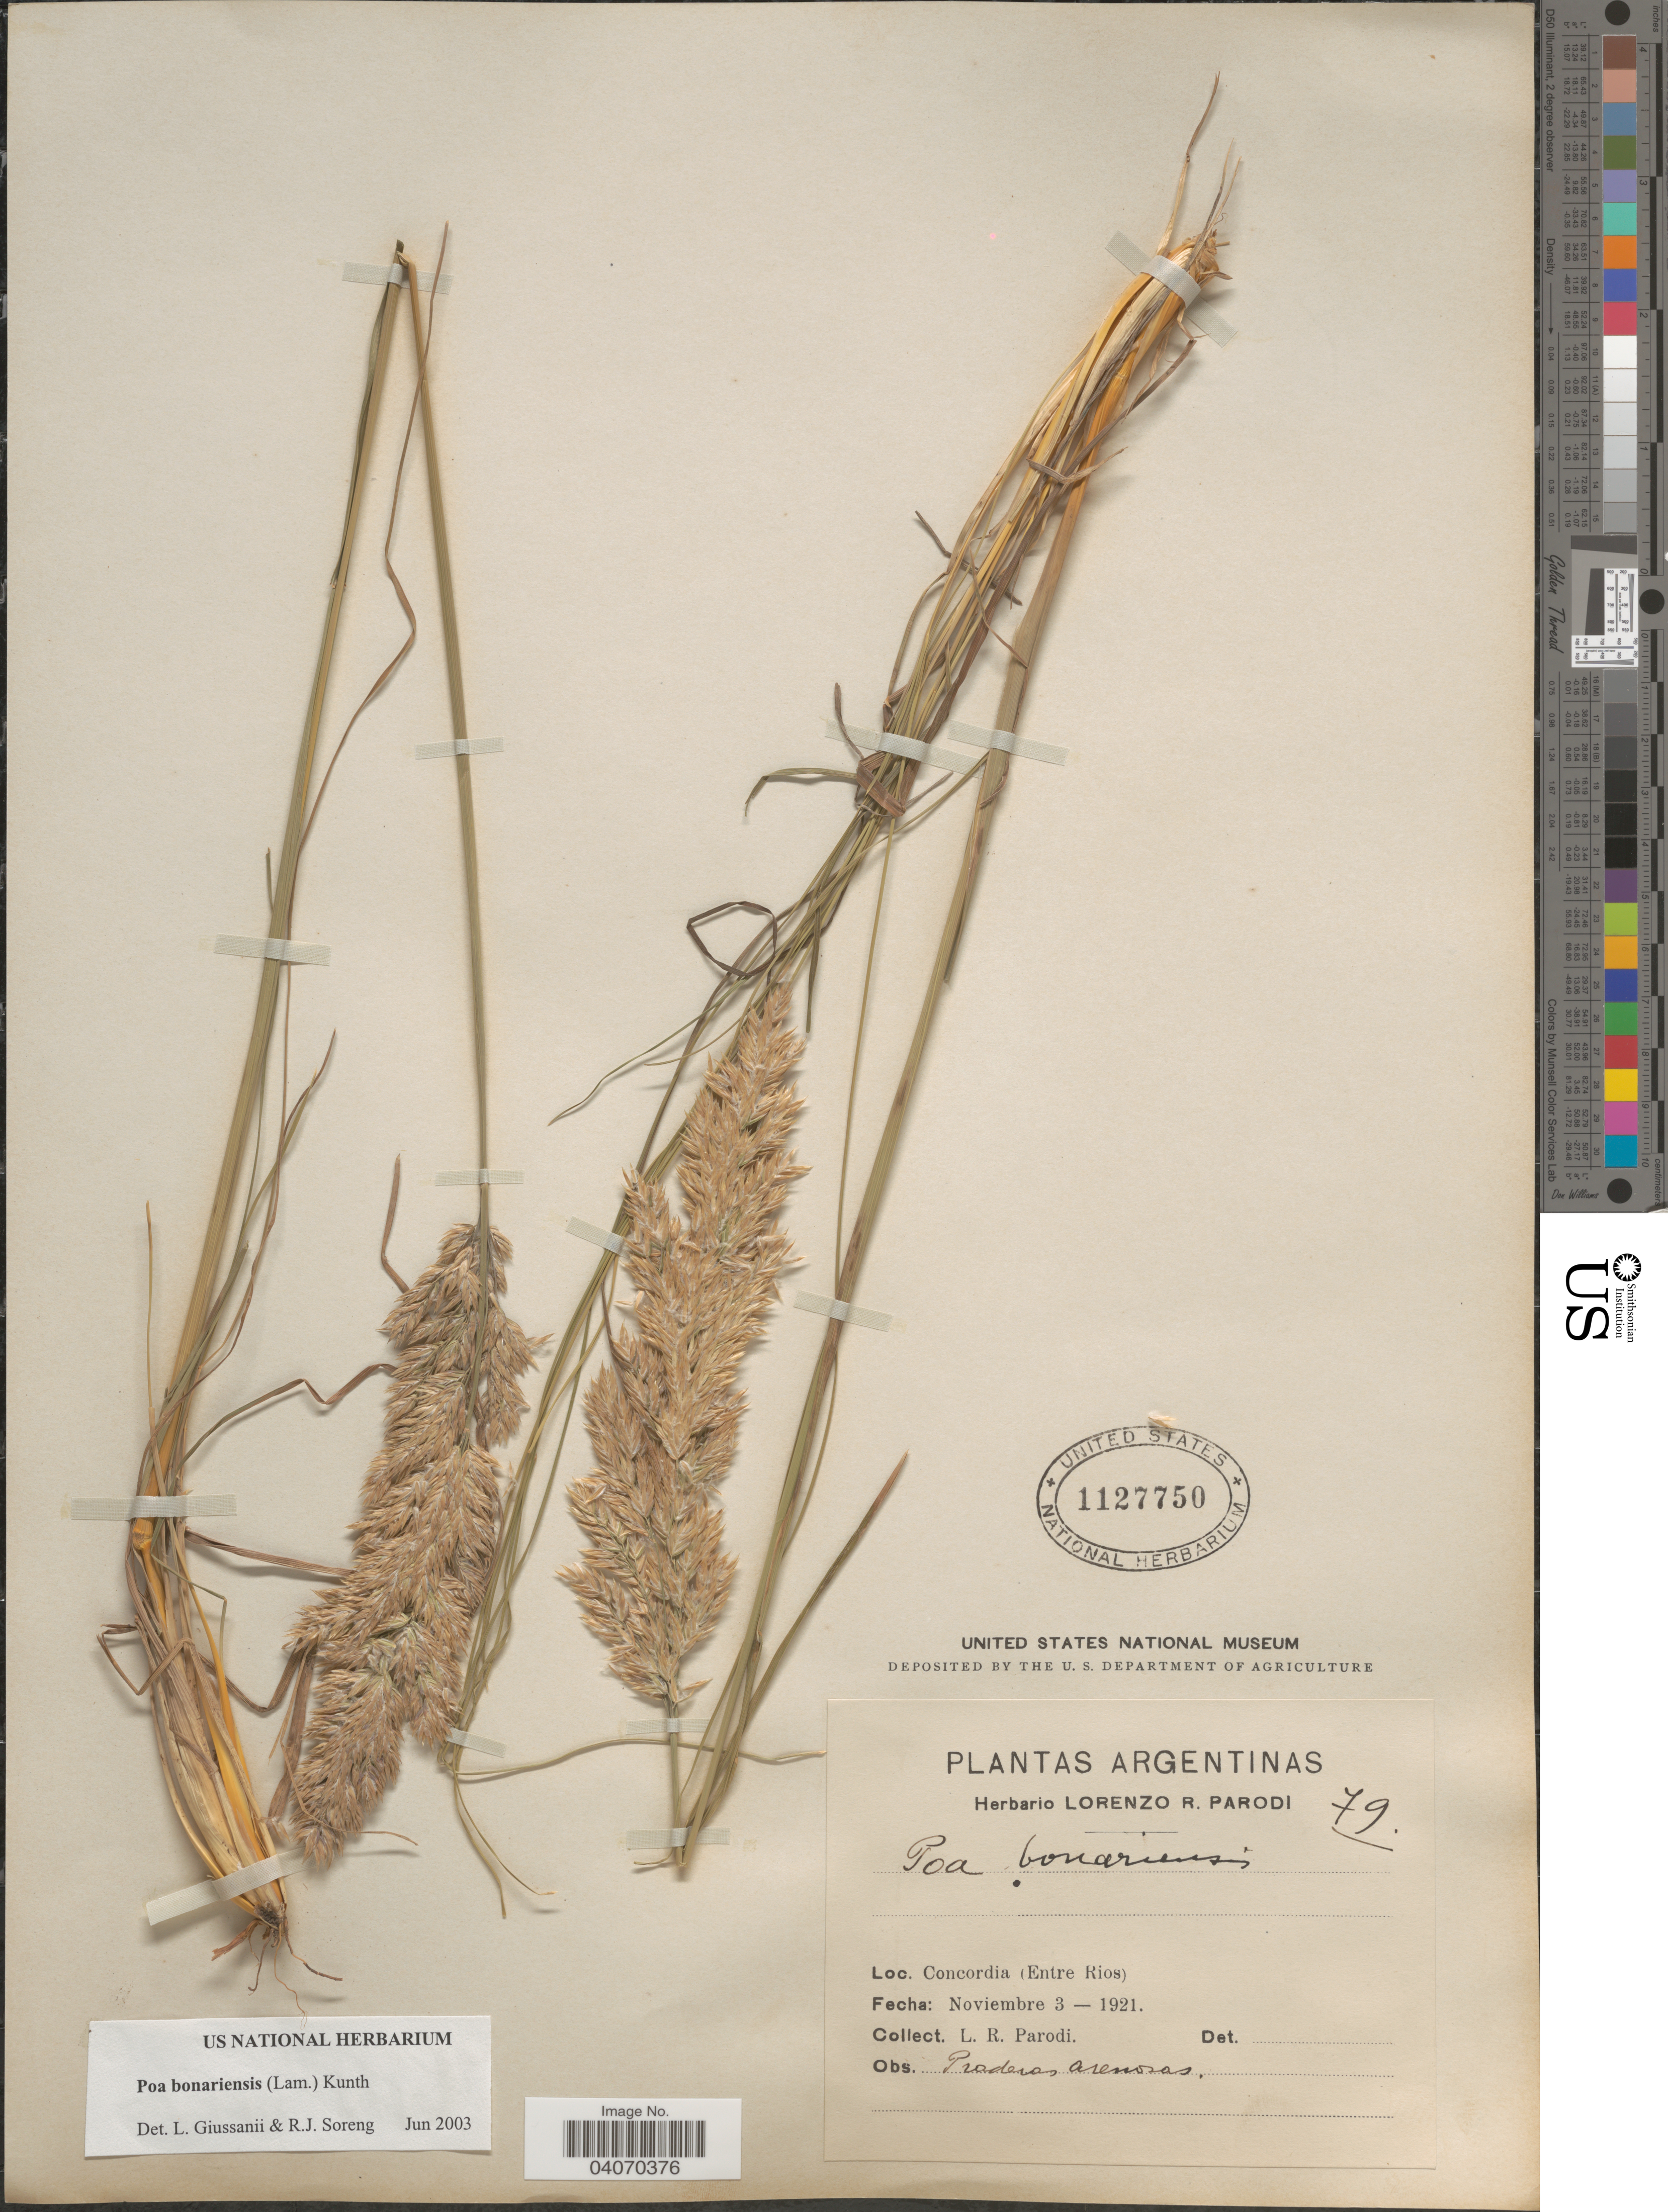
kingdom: Plantae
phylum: Tracheophyta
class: Liliopsida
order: Poales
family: Poaceae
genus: Poa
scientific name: Poa bonariensis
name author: (Lam.) Kunth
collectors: L. R. Parodi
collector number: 79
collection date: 1921-11-03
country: Argentina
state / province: Entre Rios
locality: Concordia.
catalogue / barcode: US 1127750